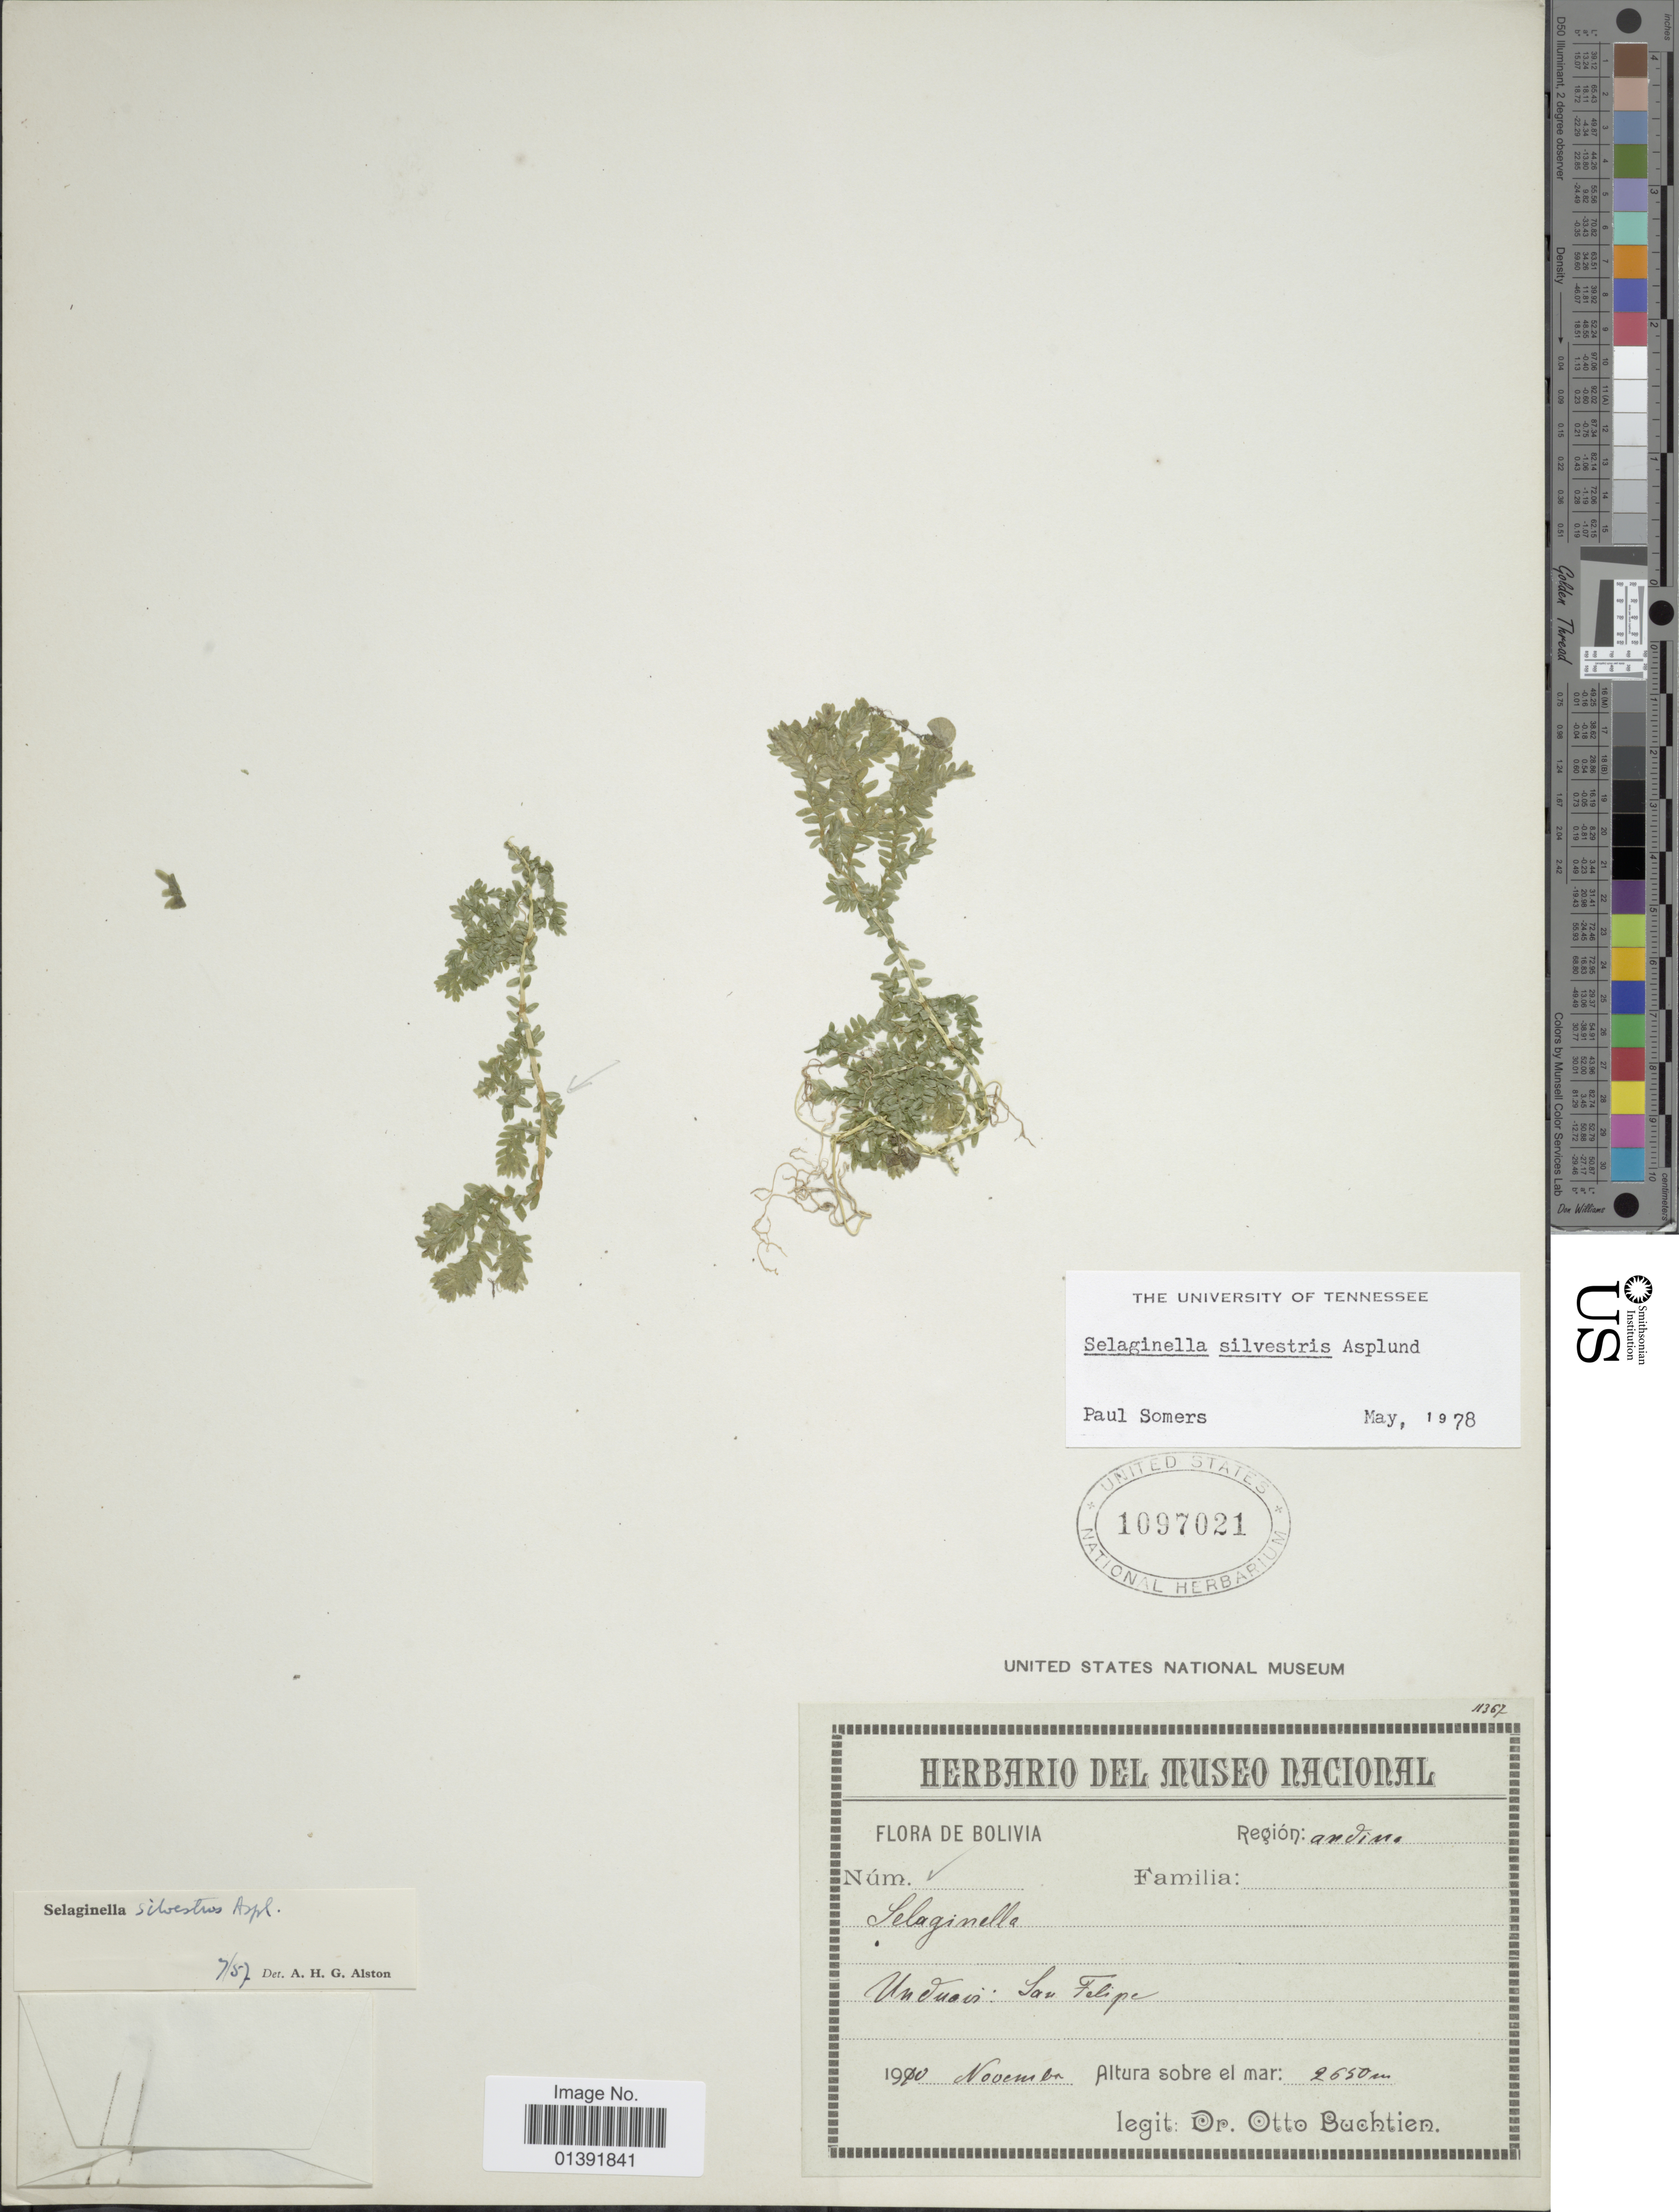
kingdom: Plantae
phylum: Tracheophyta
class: Lycopodiopsida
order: Selaginellales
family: Selaginellaceae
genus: Selaginella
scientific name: Selaginella silvestris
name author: Aspl.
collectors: O. Buchtien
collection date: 1910-11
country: Bolivia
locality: Region Andina, Unduavi: San Felipe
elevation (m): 2650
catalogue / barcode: US 1097021